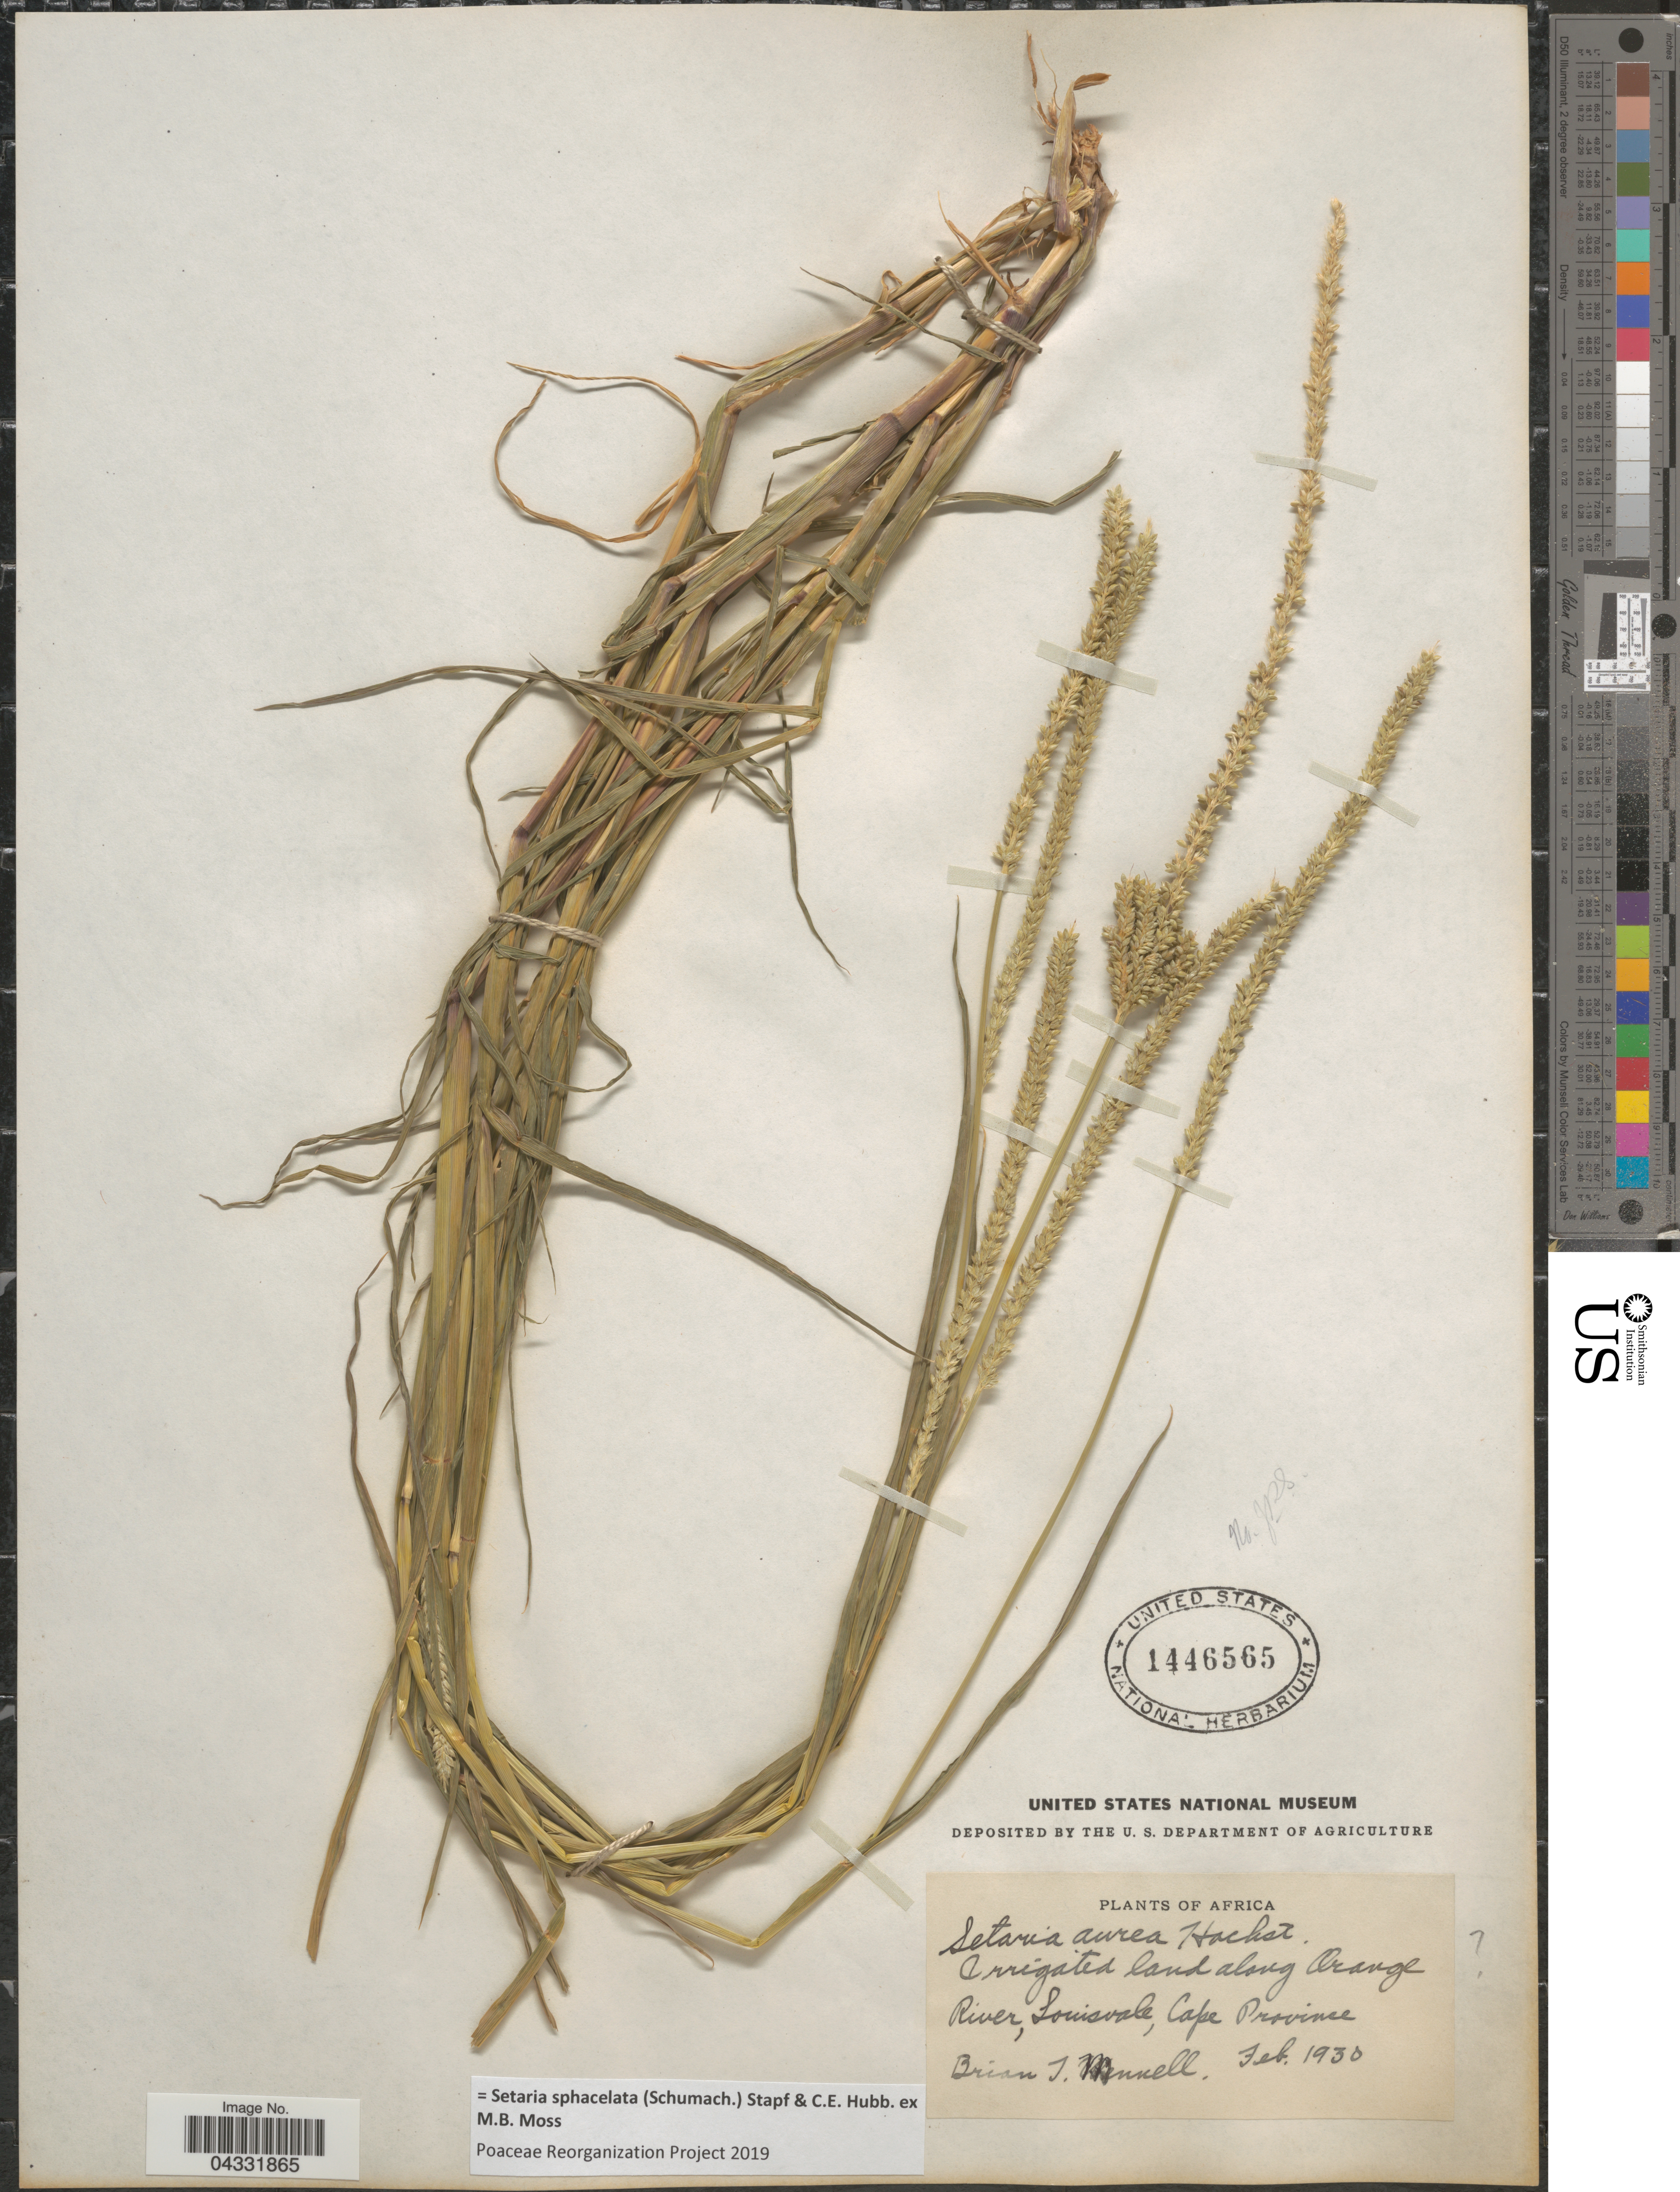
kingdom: Plantae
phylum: Tracheophyta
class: Liliopsida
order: Poales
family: Poaceae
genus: Setaria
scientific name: Setaria sphacelata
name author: (Schumach.) Stapf & Hubb. ex Moss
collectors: B. Mennell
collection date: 1930-02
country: South Africa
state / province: Northern Cape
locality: Irrigated land along Orange River, Louisvale.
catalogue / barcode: US 1446565